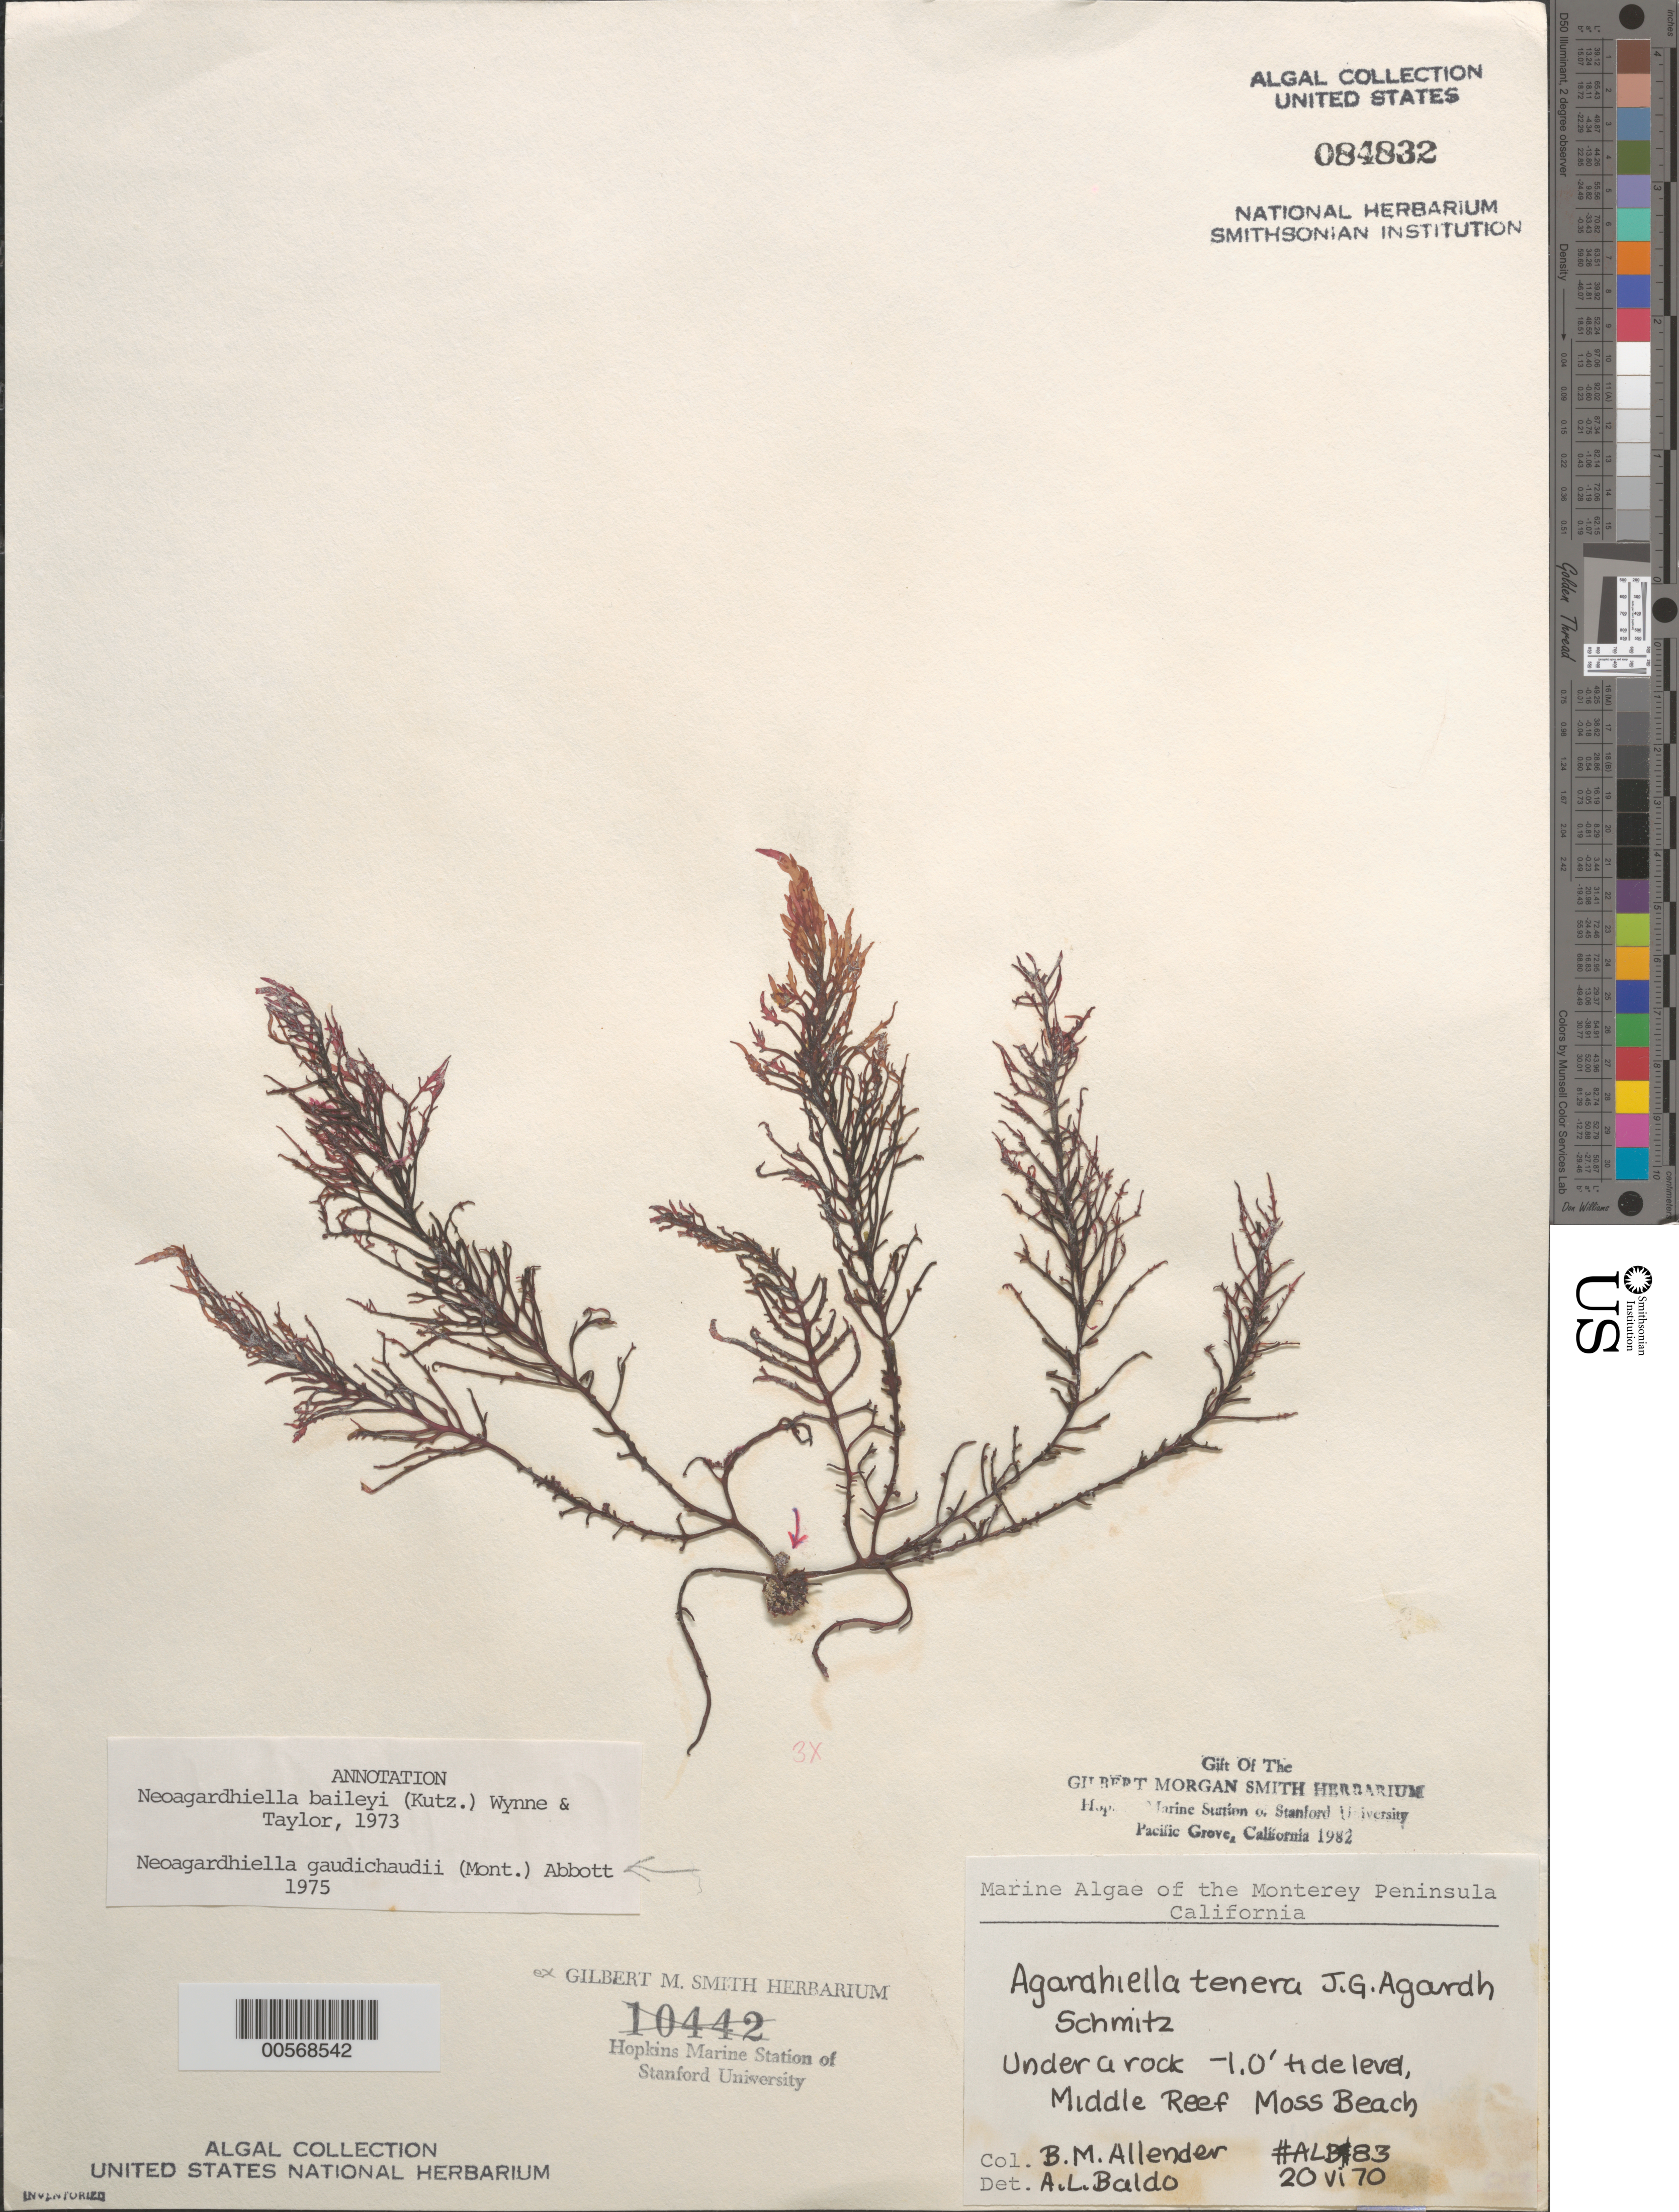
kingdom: Plantae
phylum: Rhodophyta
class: Florideophyceae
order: Gigartinales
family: Solieriaceae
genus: Sarcodiotheca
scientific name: Sarcodiotheca gaudichaudii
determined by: Algae name updating Project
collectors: B. Allender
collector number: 83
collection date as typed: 20 Jun 1970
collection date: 1970-06-20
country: United States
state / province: California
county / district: Monterey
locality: Middle Reef of Moss Beach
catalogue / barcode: US 84832